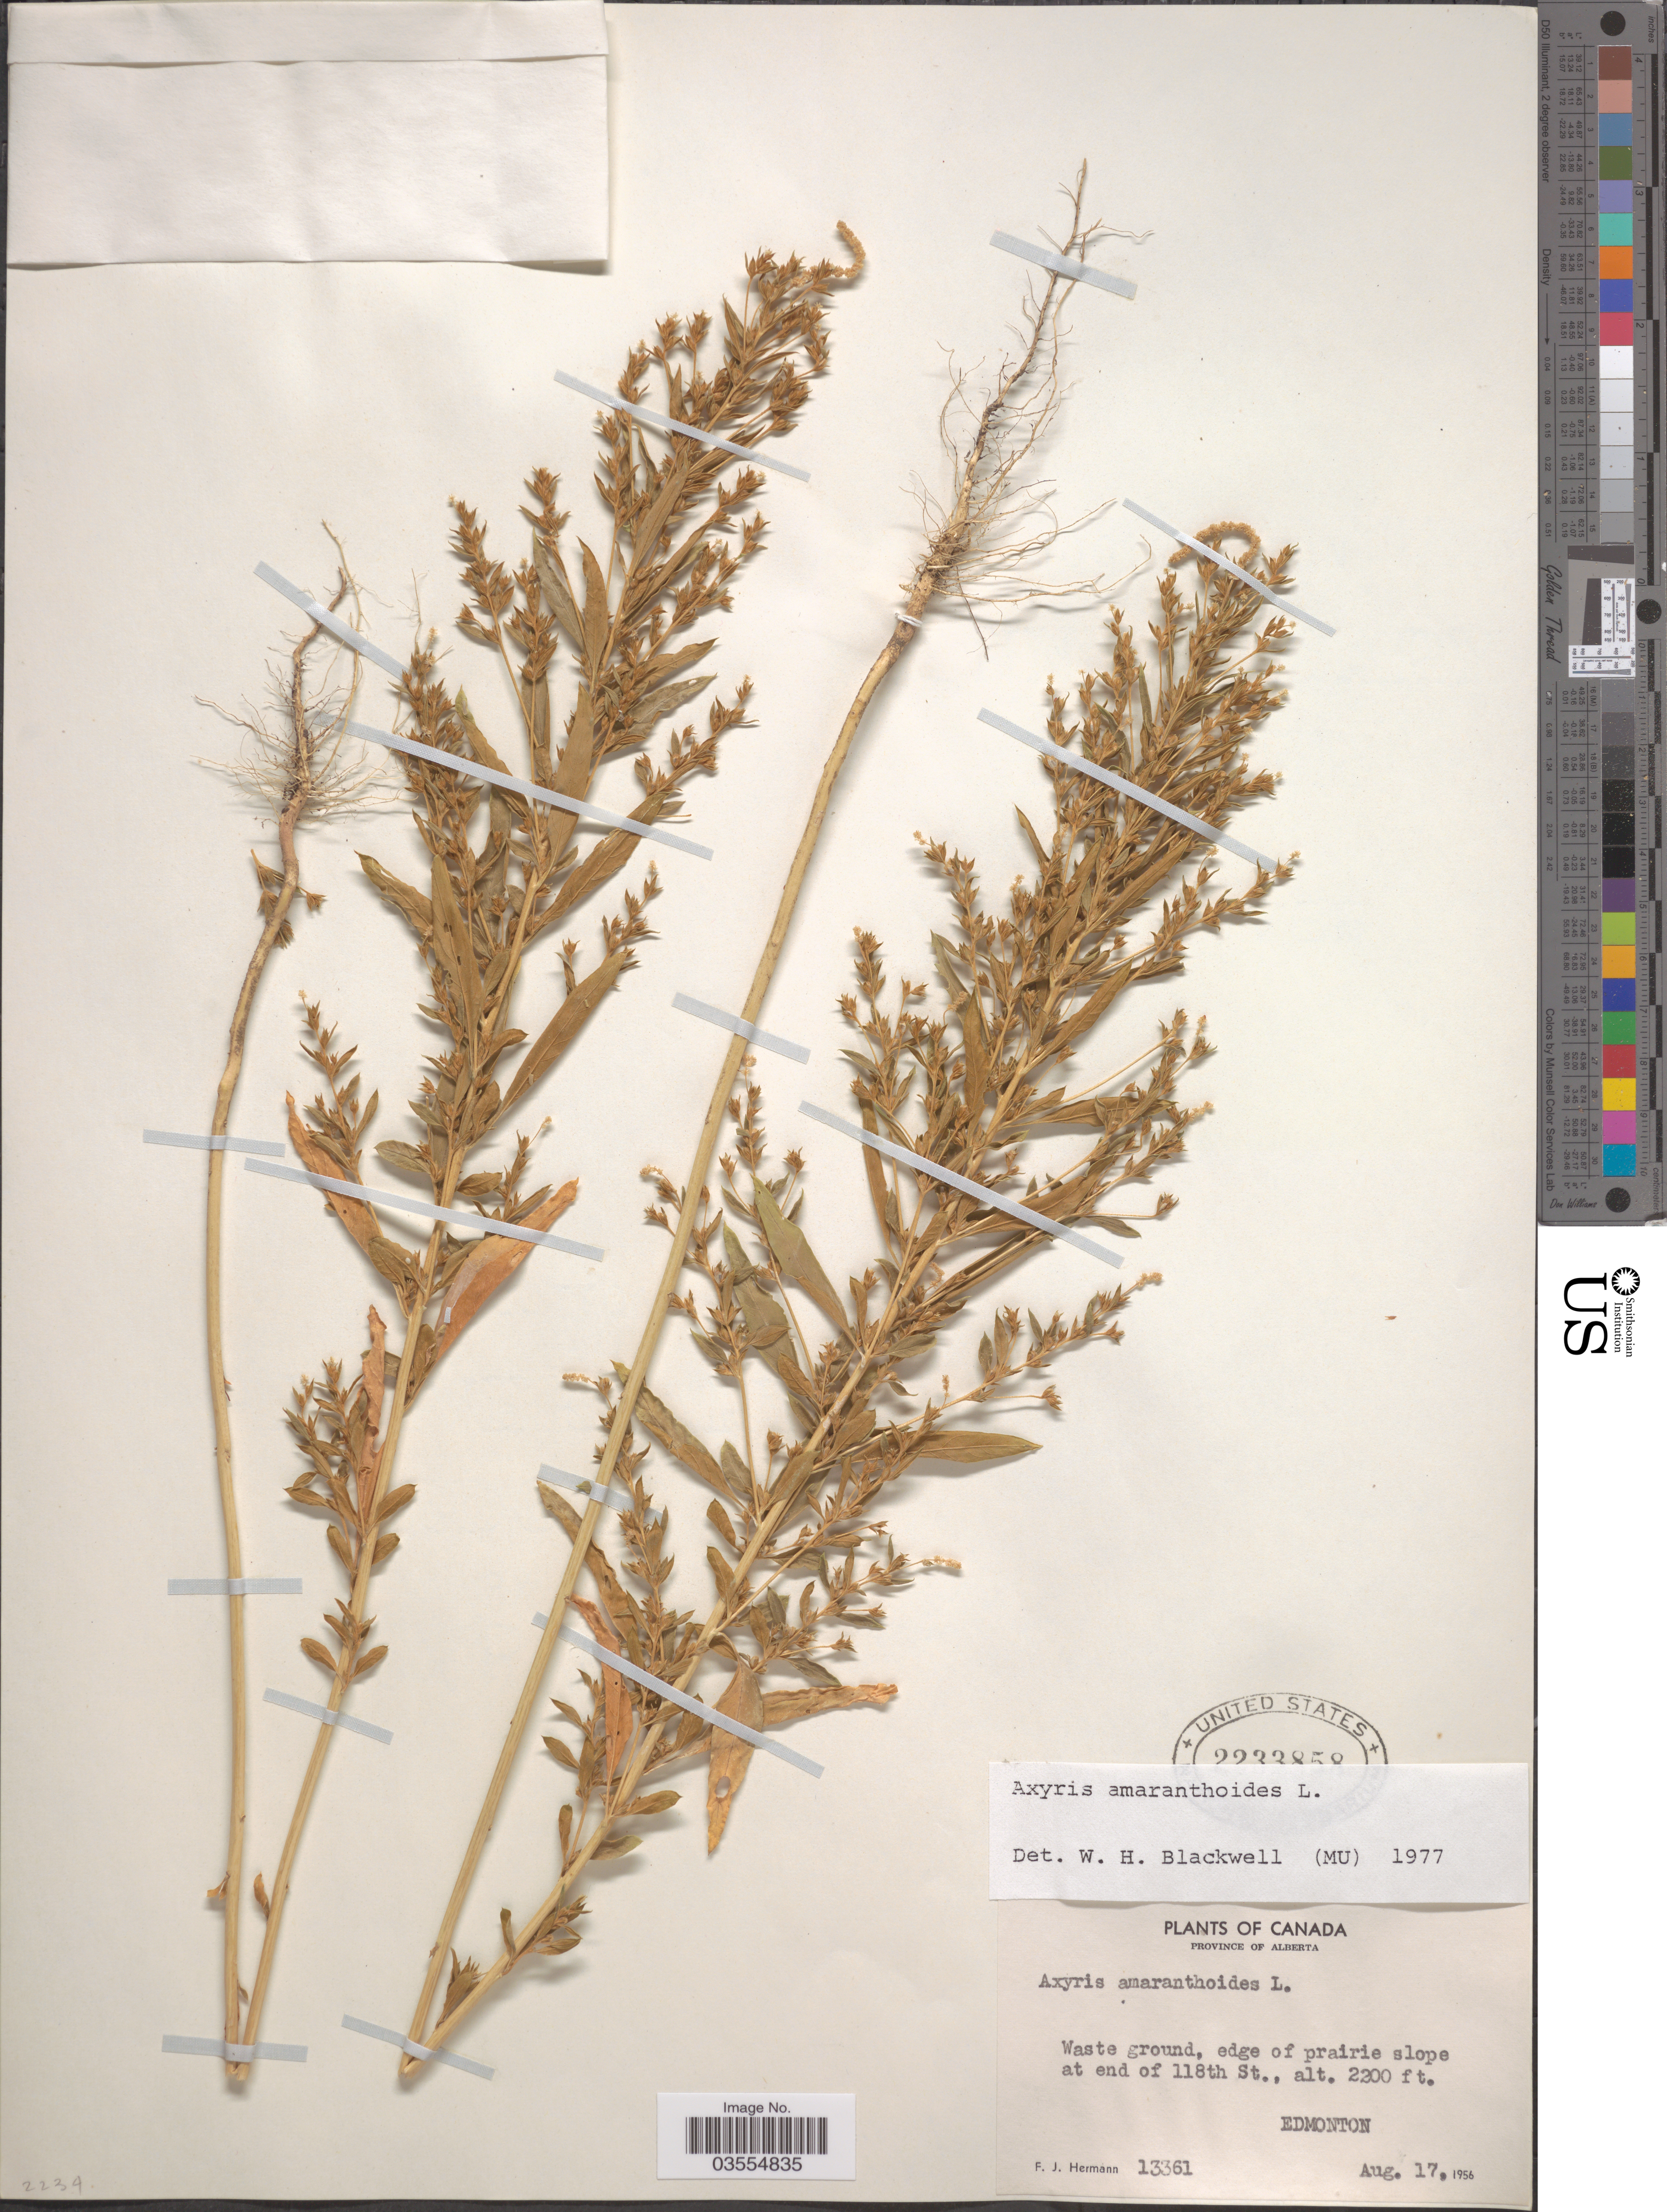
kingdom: Plantae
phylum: Tracheophyta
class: Magnoliopsida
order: Caryophyllales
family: Amaranthaceae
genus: Axyris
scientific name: Axyris amaranthoides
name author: L.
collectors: F. J. Hermann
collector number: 13361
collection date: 1956-08-17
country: Canada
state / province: Alberta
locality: Waste ground, edge of prairie slope at end of 118th St., Edmonton.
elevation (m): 671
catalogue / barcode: US 2233858